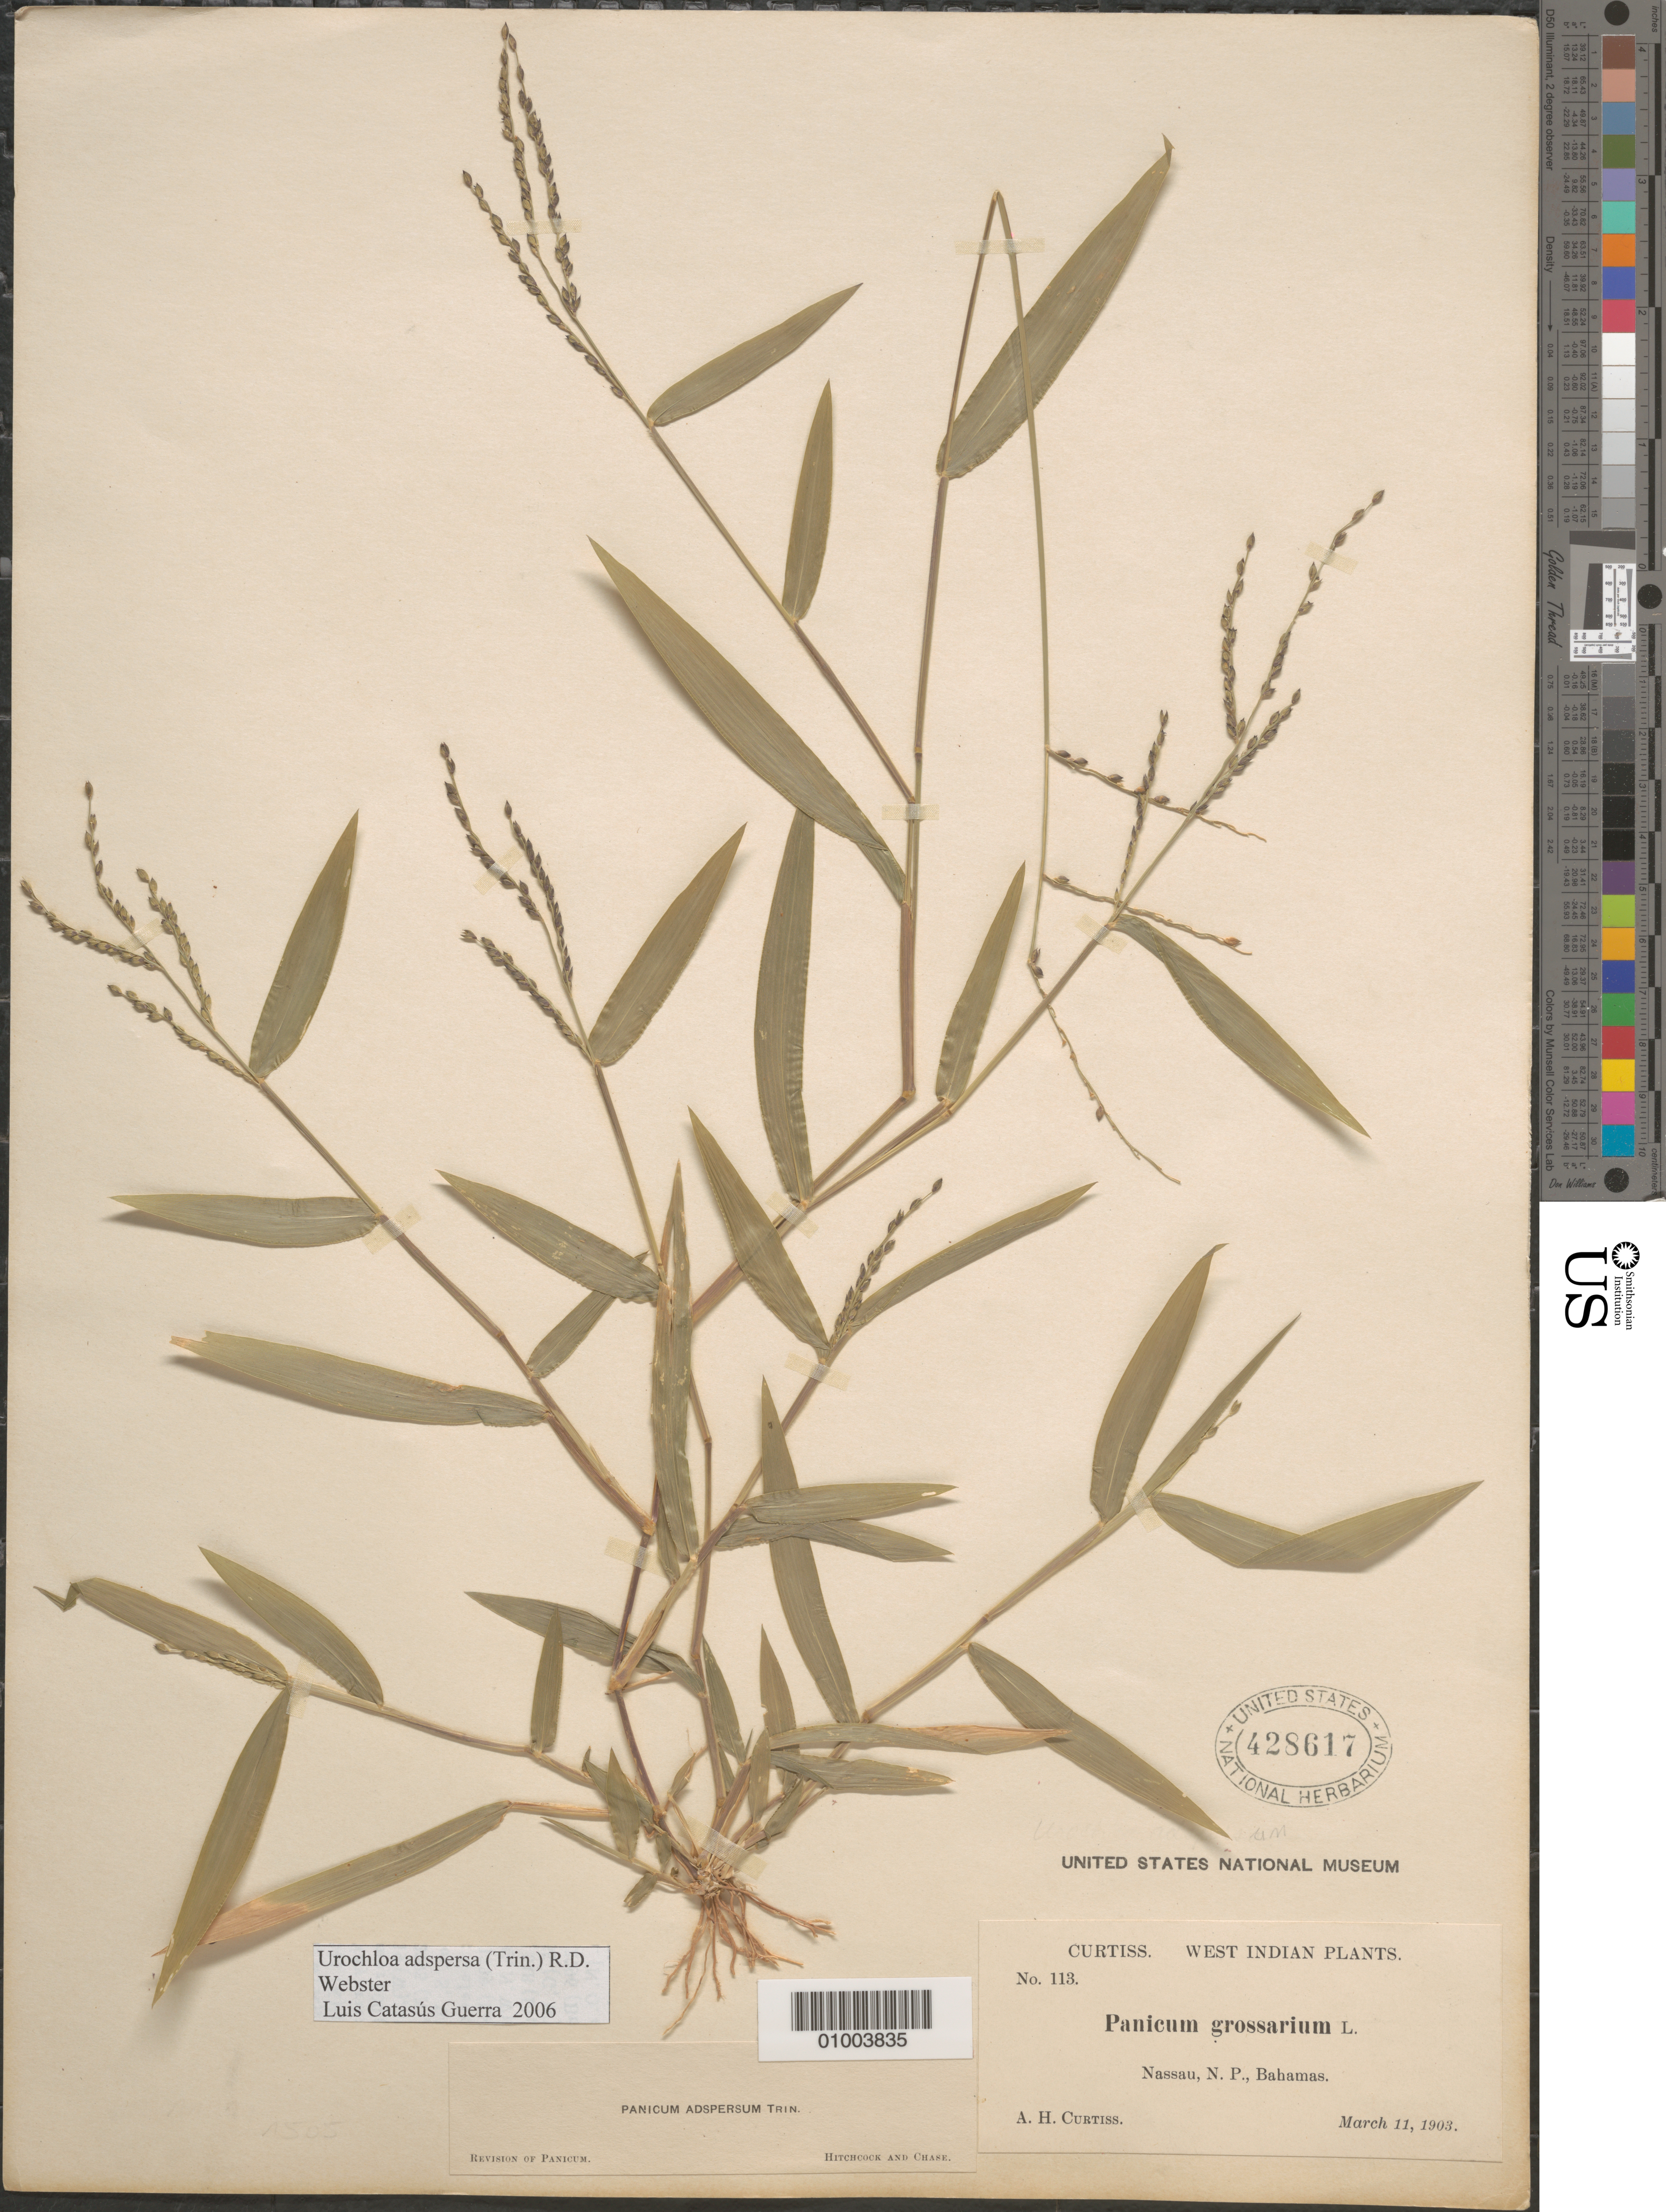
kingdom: Plantae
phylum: Tracheophyta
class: Liliopsida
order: Poales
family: Poaceae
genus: Urochloa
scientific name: Urochloa adspersa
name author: (Trin.) R.D. Webster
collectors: A. H. Curtiss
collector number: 113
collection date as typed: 11 Mar 1903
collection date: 1903-03-11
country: Bahamas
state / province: New Providence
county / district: Nassau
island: New Providence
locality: Nassau.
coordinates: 0 N, 0 E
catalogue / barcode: US 428617